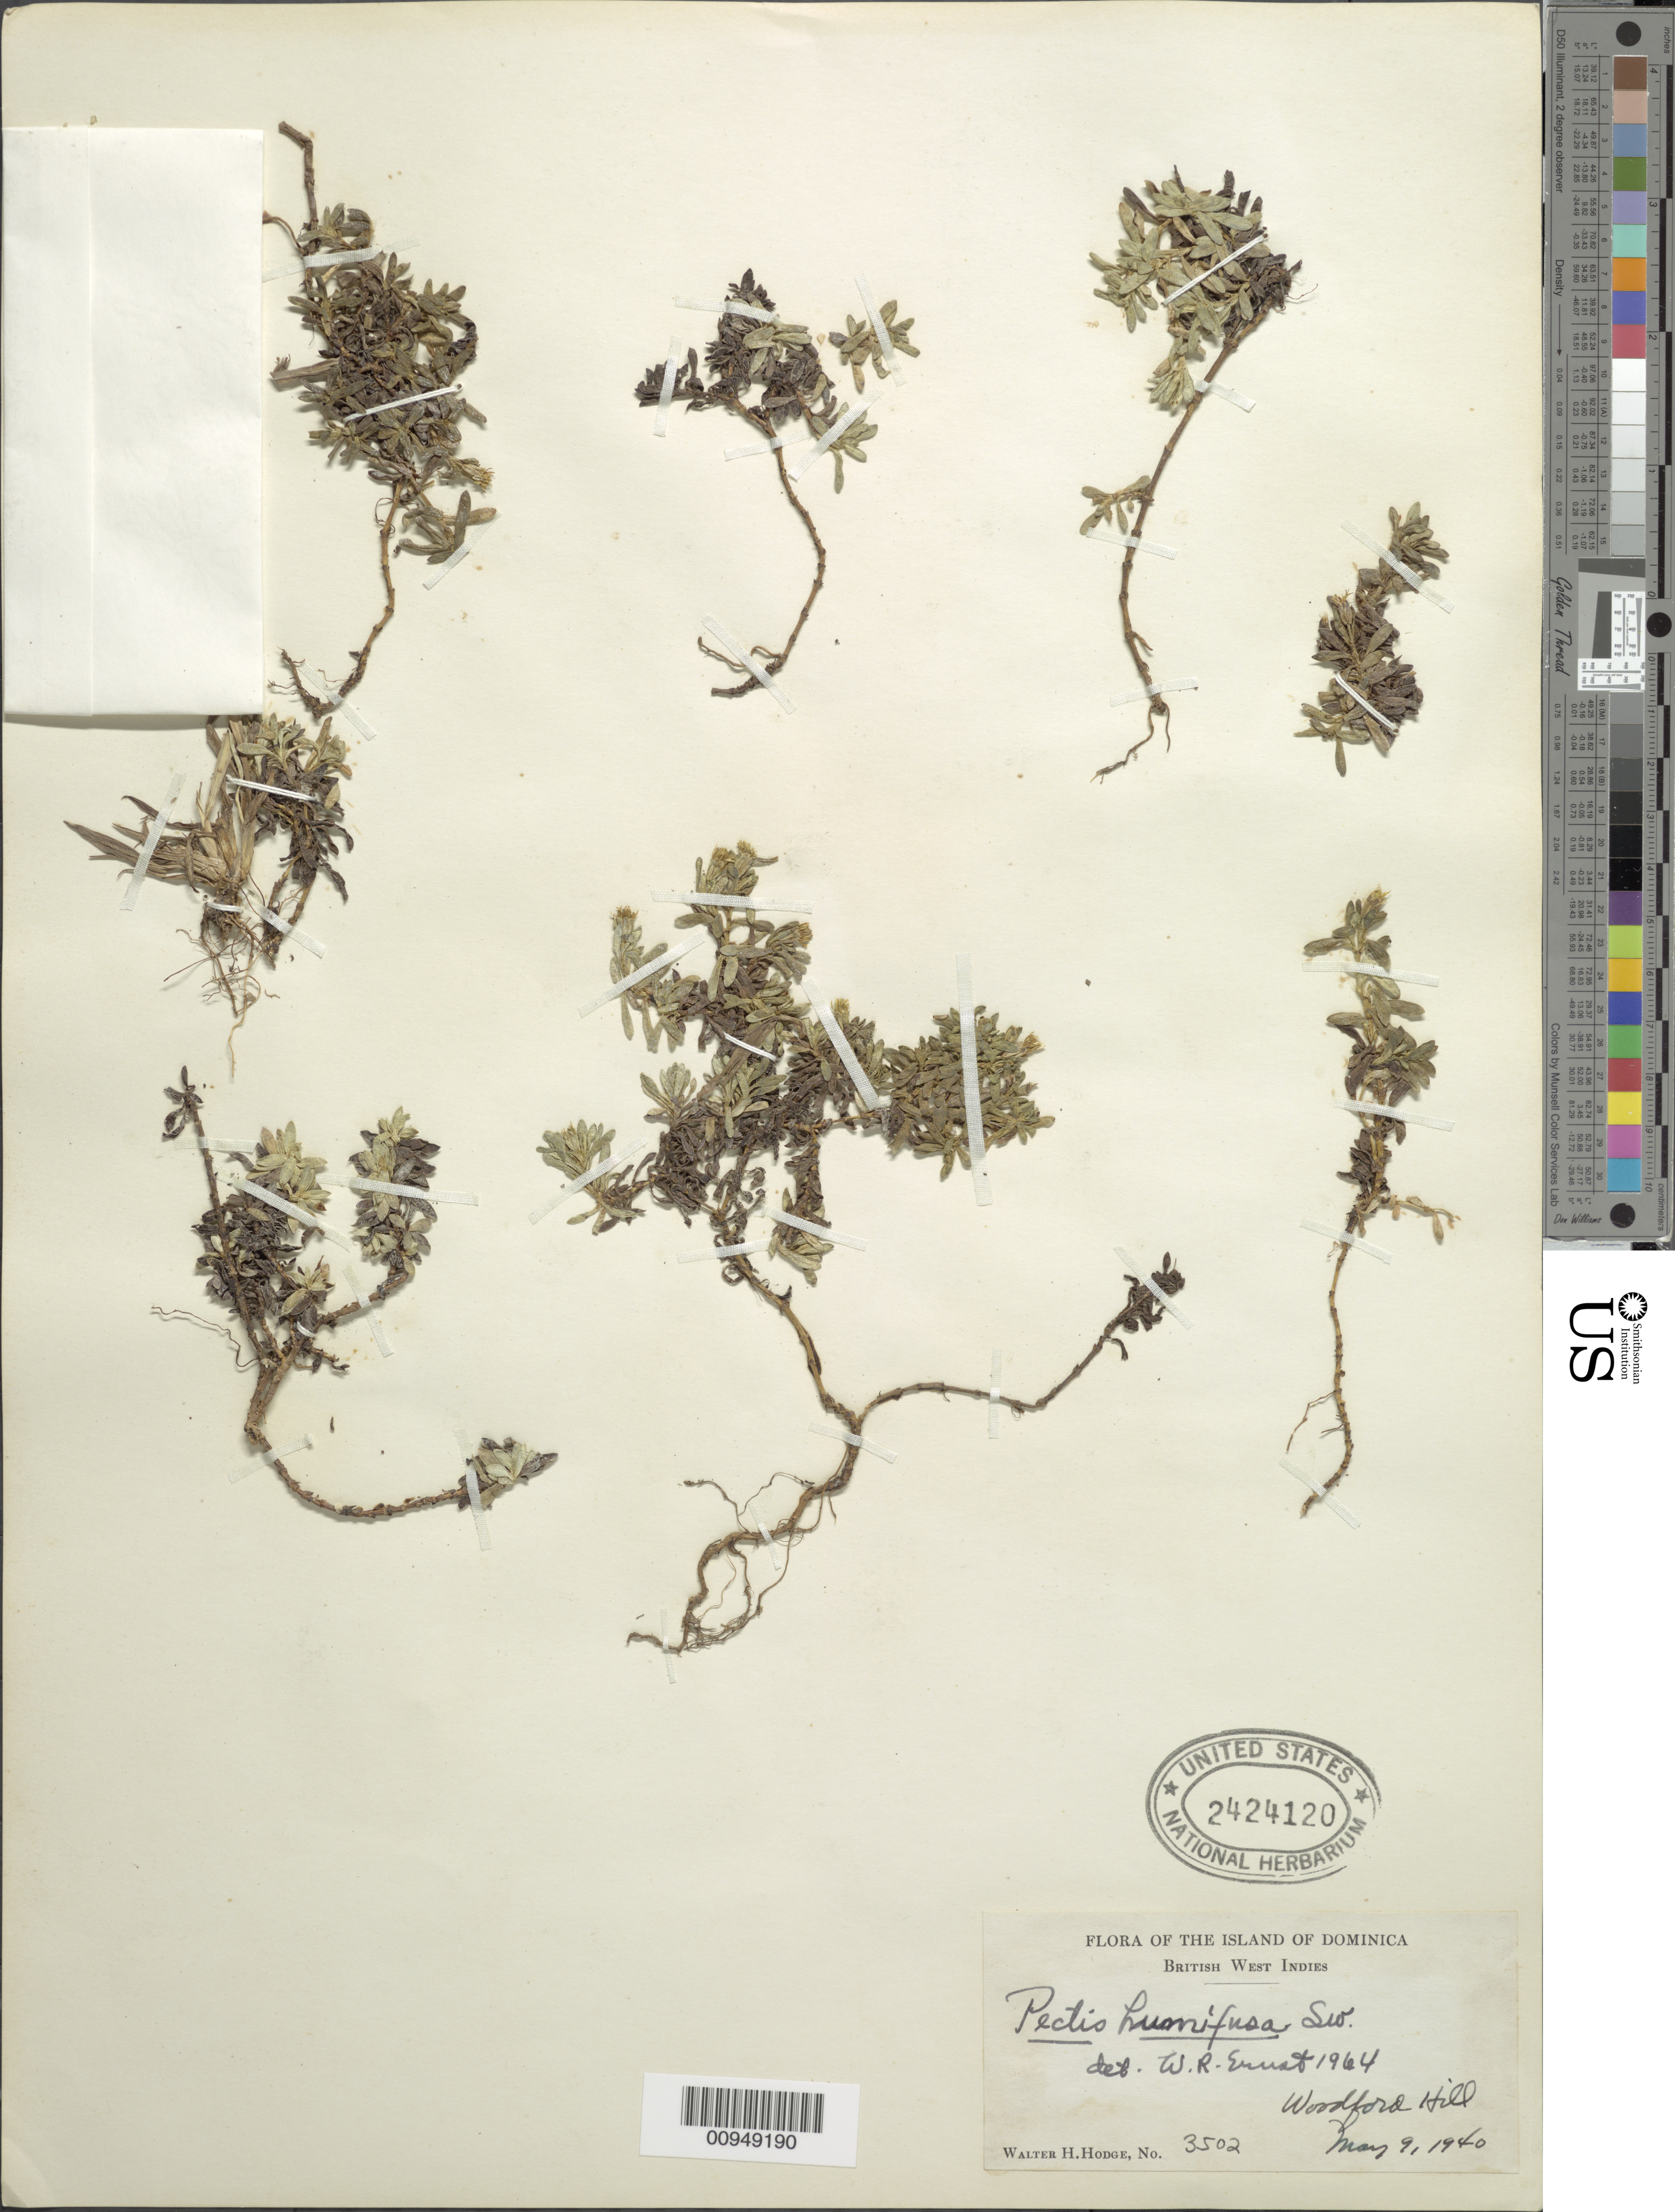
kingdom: Plantae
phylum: Tracheophyta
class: Magnoliopsida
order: Asterales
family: Asteraceae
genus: Pectis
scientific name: Pectis humifusa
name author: Sw.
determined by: Ernst, W. R., (US), NMNH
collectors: W. Hodge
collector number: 3502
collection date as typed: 09 May 1940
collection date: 1940-05-09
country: Dominica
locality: Woodford Hill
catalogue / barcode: US 2424120